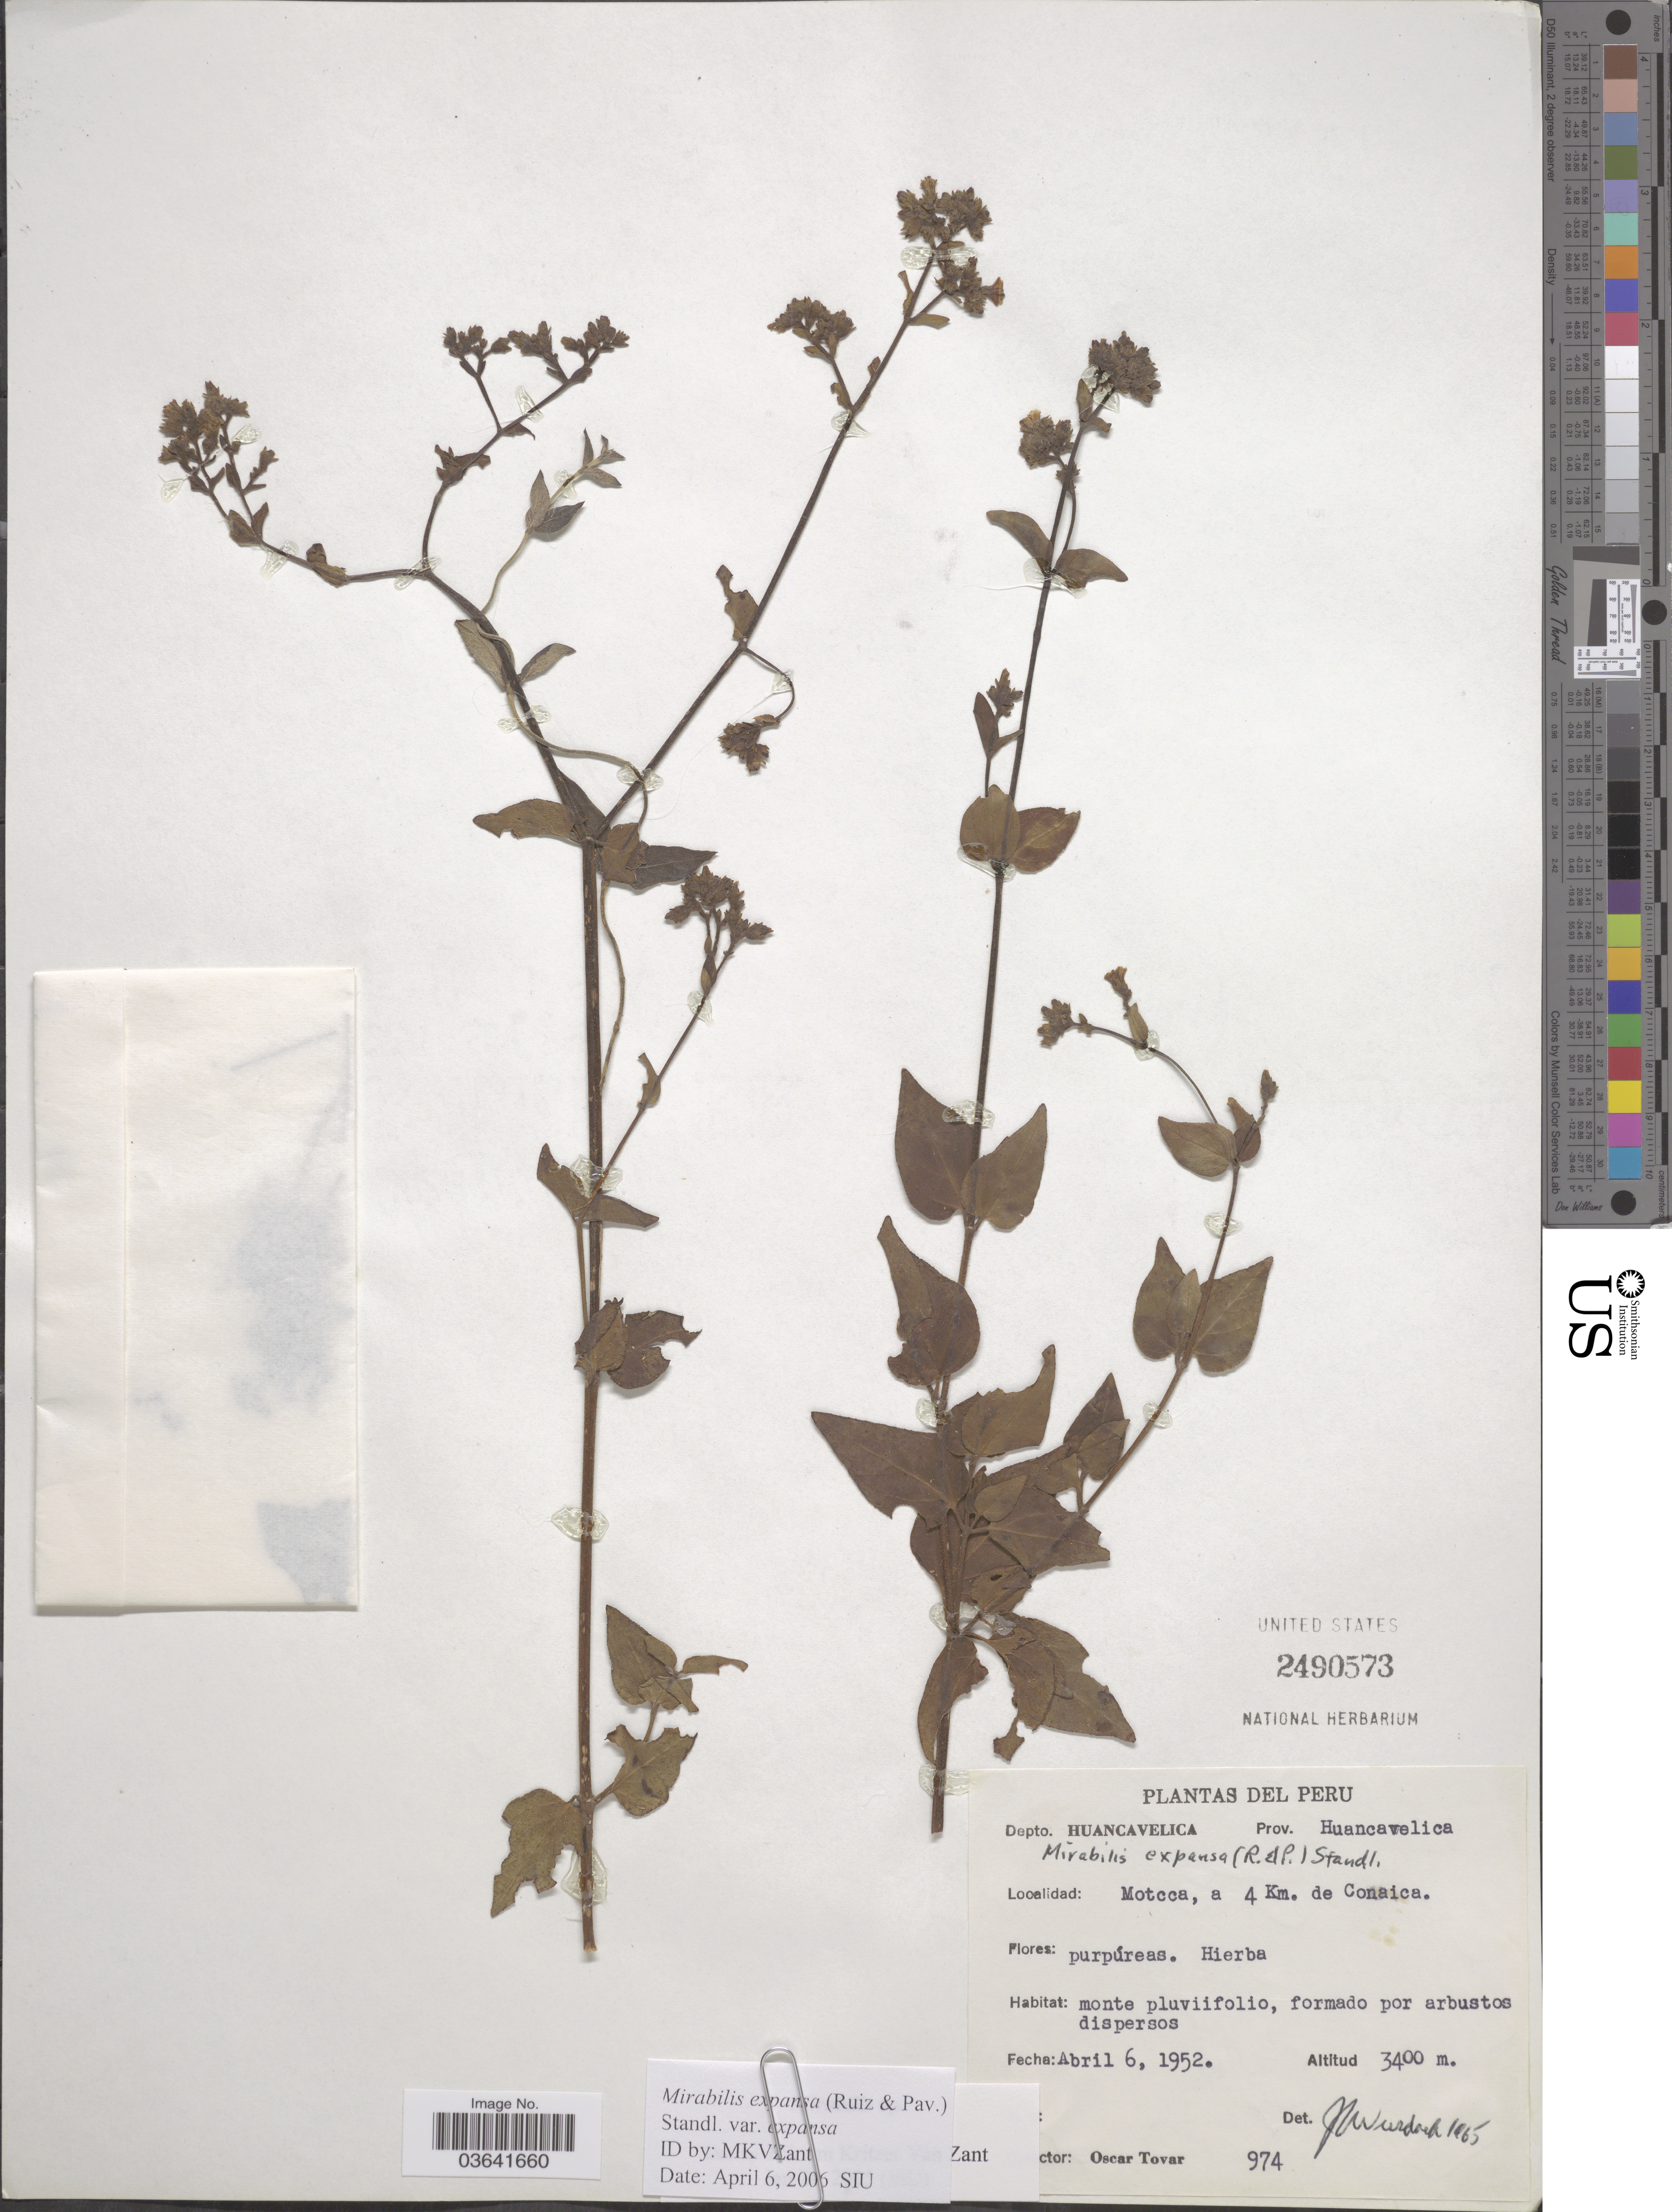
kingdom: Plantae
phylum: Tracheophyta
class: Magnoliopsida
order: Caryophyllales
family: Nyctaginaceae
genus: Mirabilis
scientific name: Mirabilis expansa var. expansa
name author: (Ruiz & Pav.) Standl.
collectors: Ó. Tovar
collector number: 974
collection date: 1952-04-06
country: Peru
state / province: Huancavelica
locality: Depto. Huancavelica. Motcca, a 4 Km. de Conaica.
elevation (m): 3400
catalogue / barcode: US 2490573